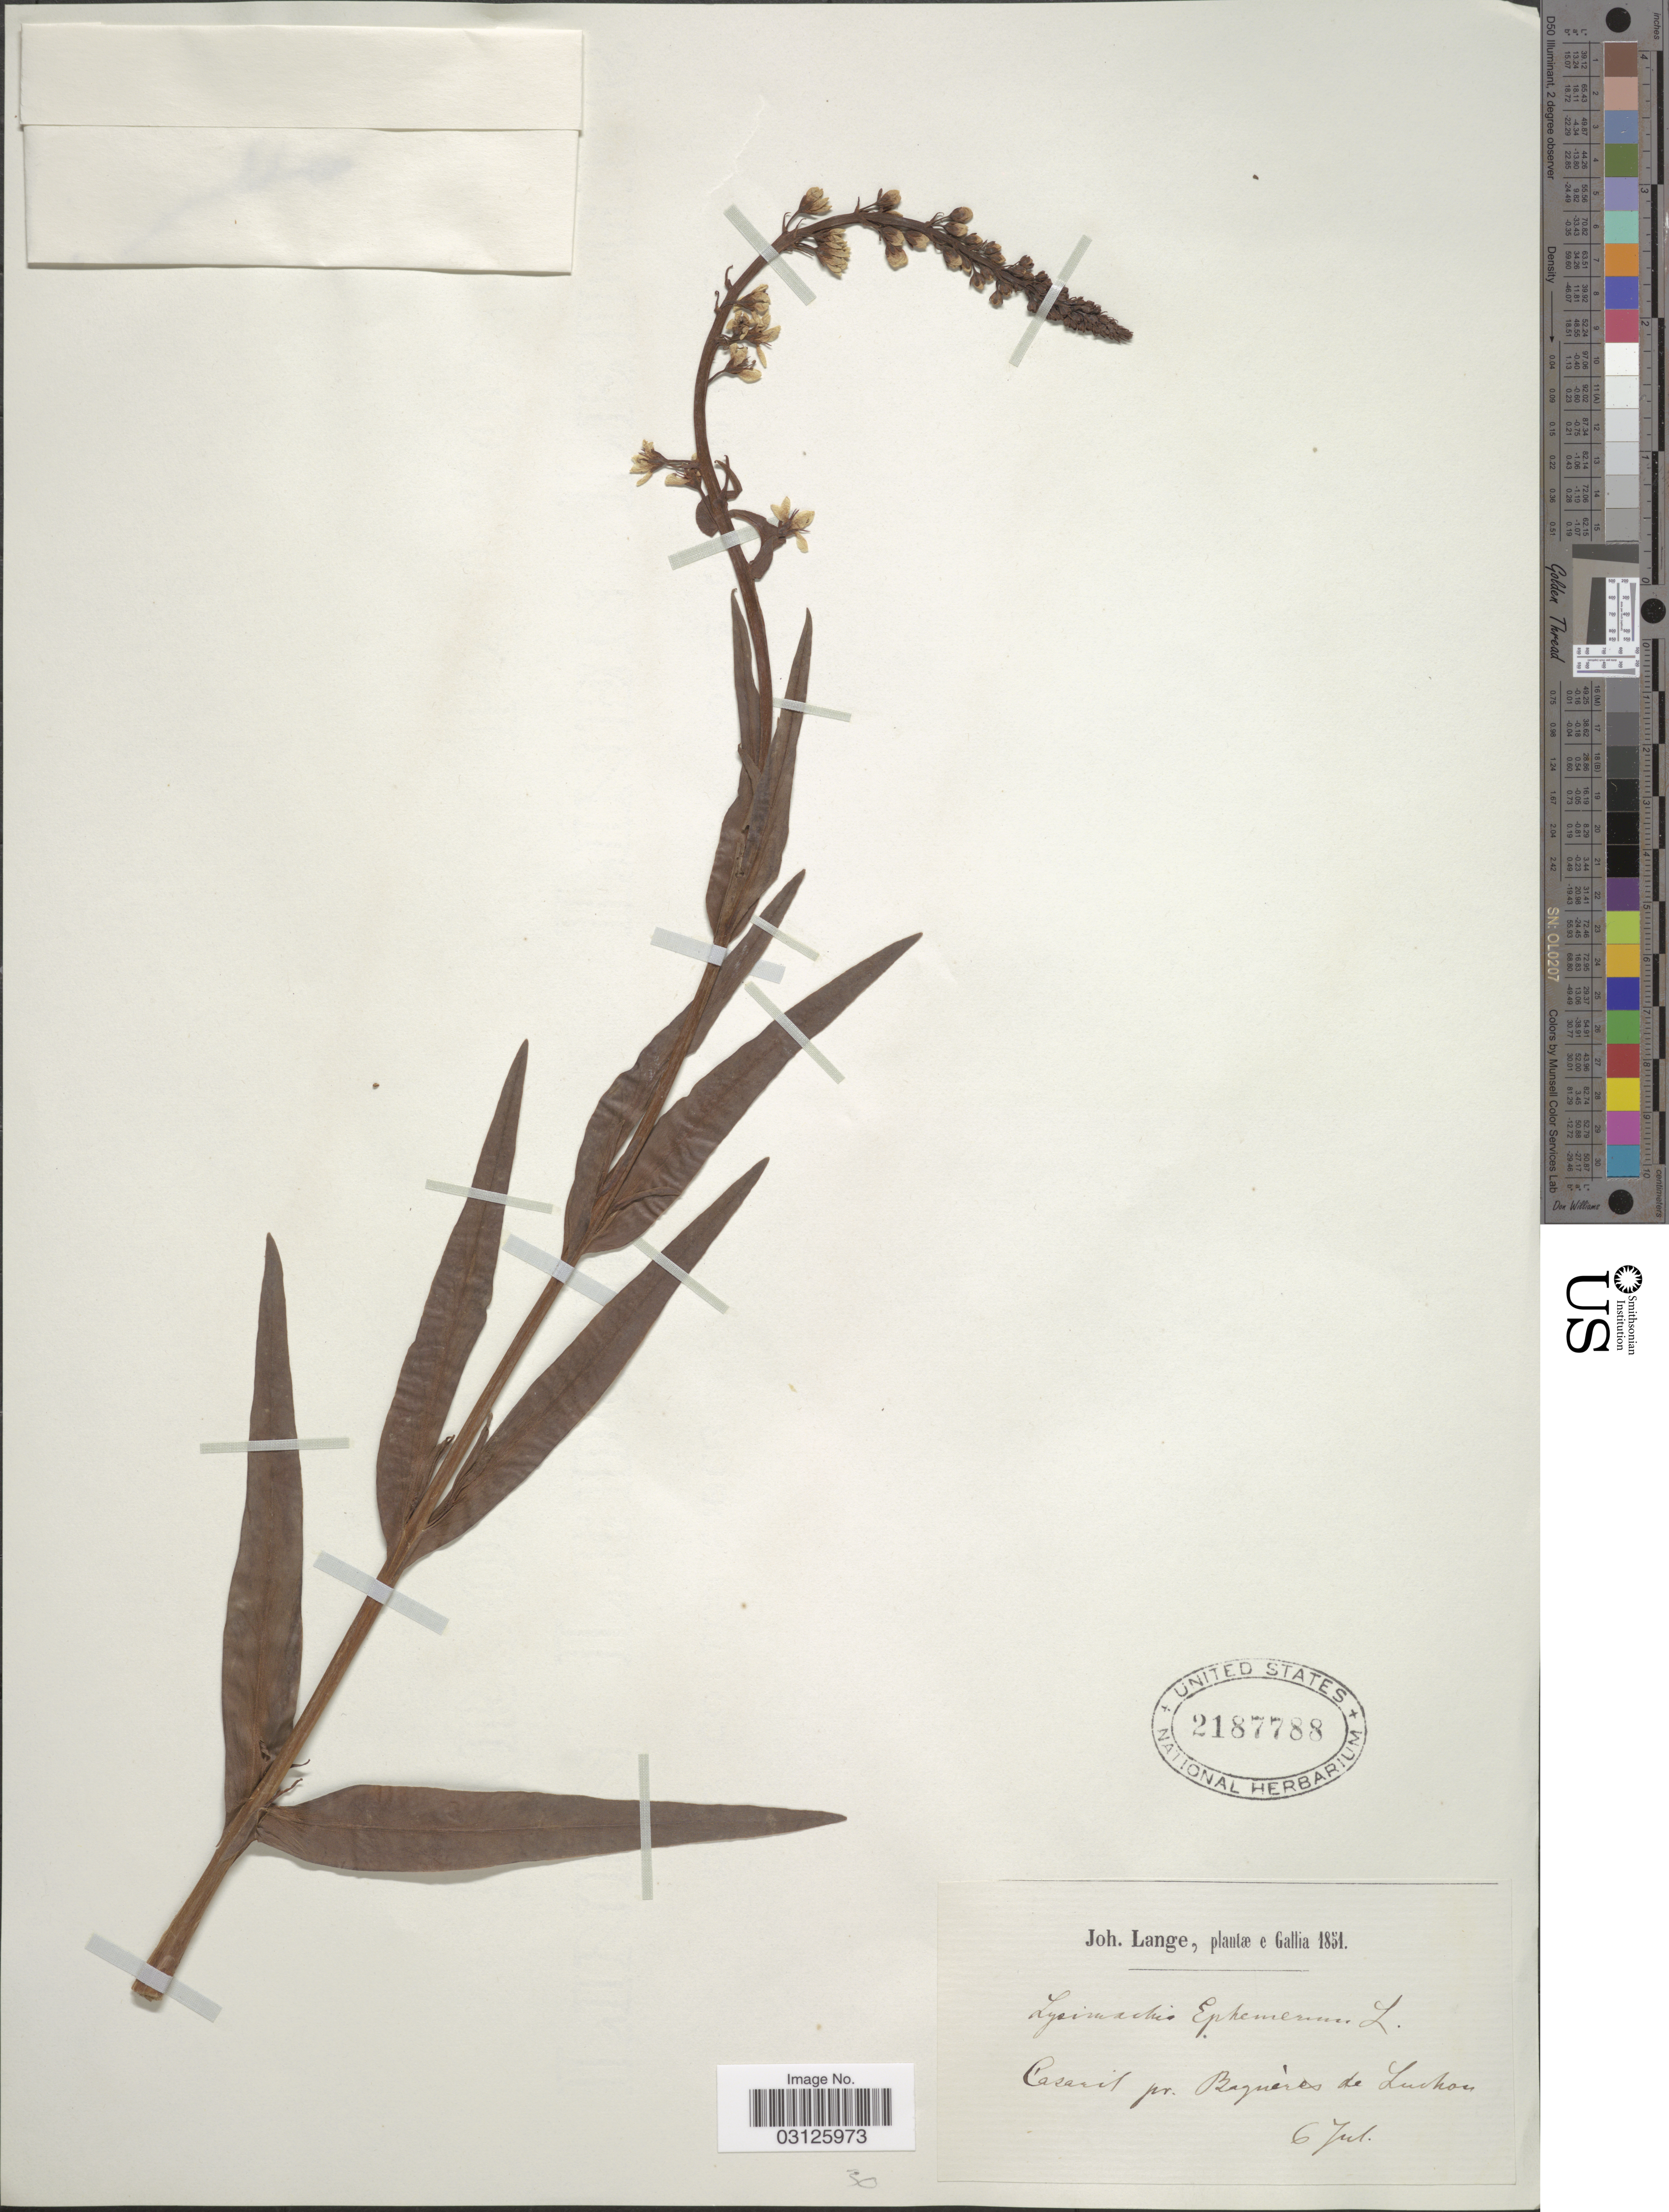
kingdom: Plantae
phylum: Tracheophyta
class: Magnoliopsida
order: Ericales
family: Primulaceae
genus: Lysimachia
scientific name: Lysimachia ephemerum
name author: L.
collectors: J. M. C. Lange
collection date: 1851-07-06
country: France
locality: Gallia. Casarit [interpreted] pr. Bagnères de Luchon.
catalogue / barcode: US 2187788